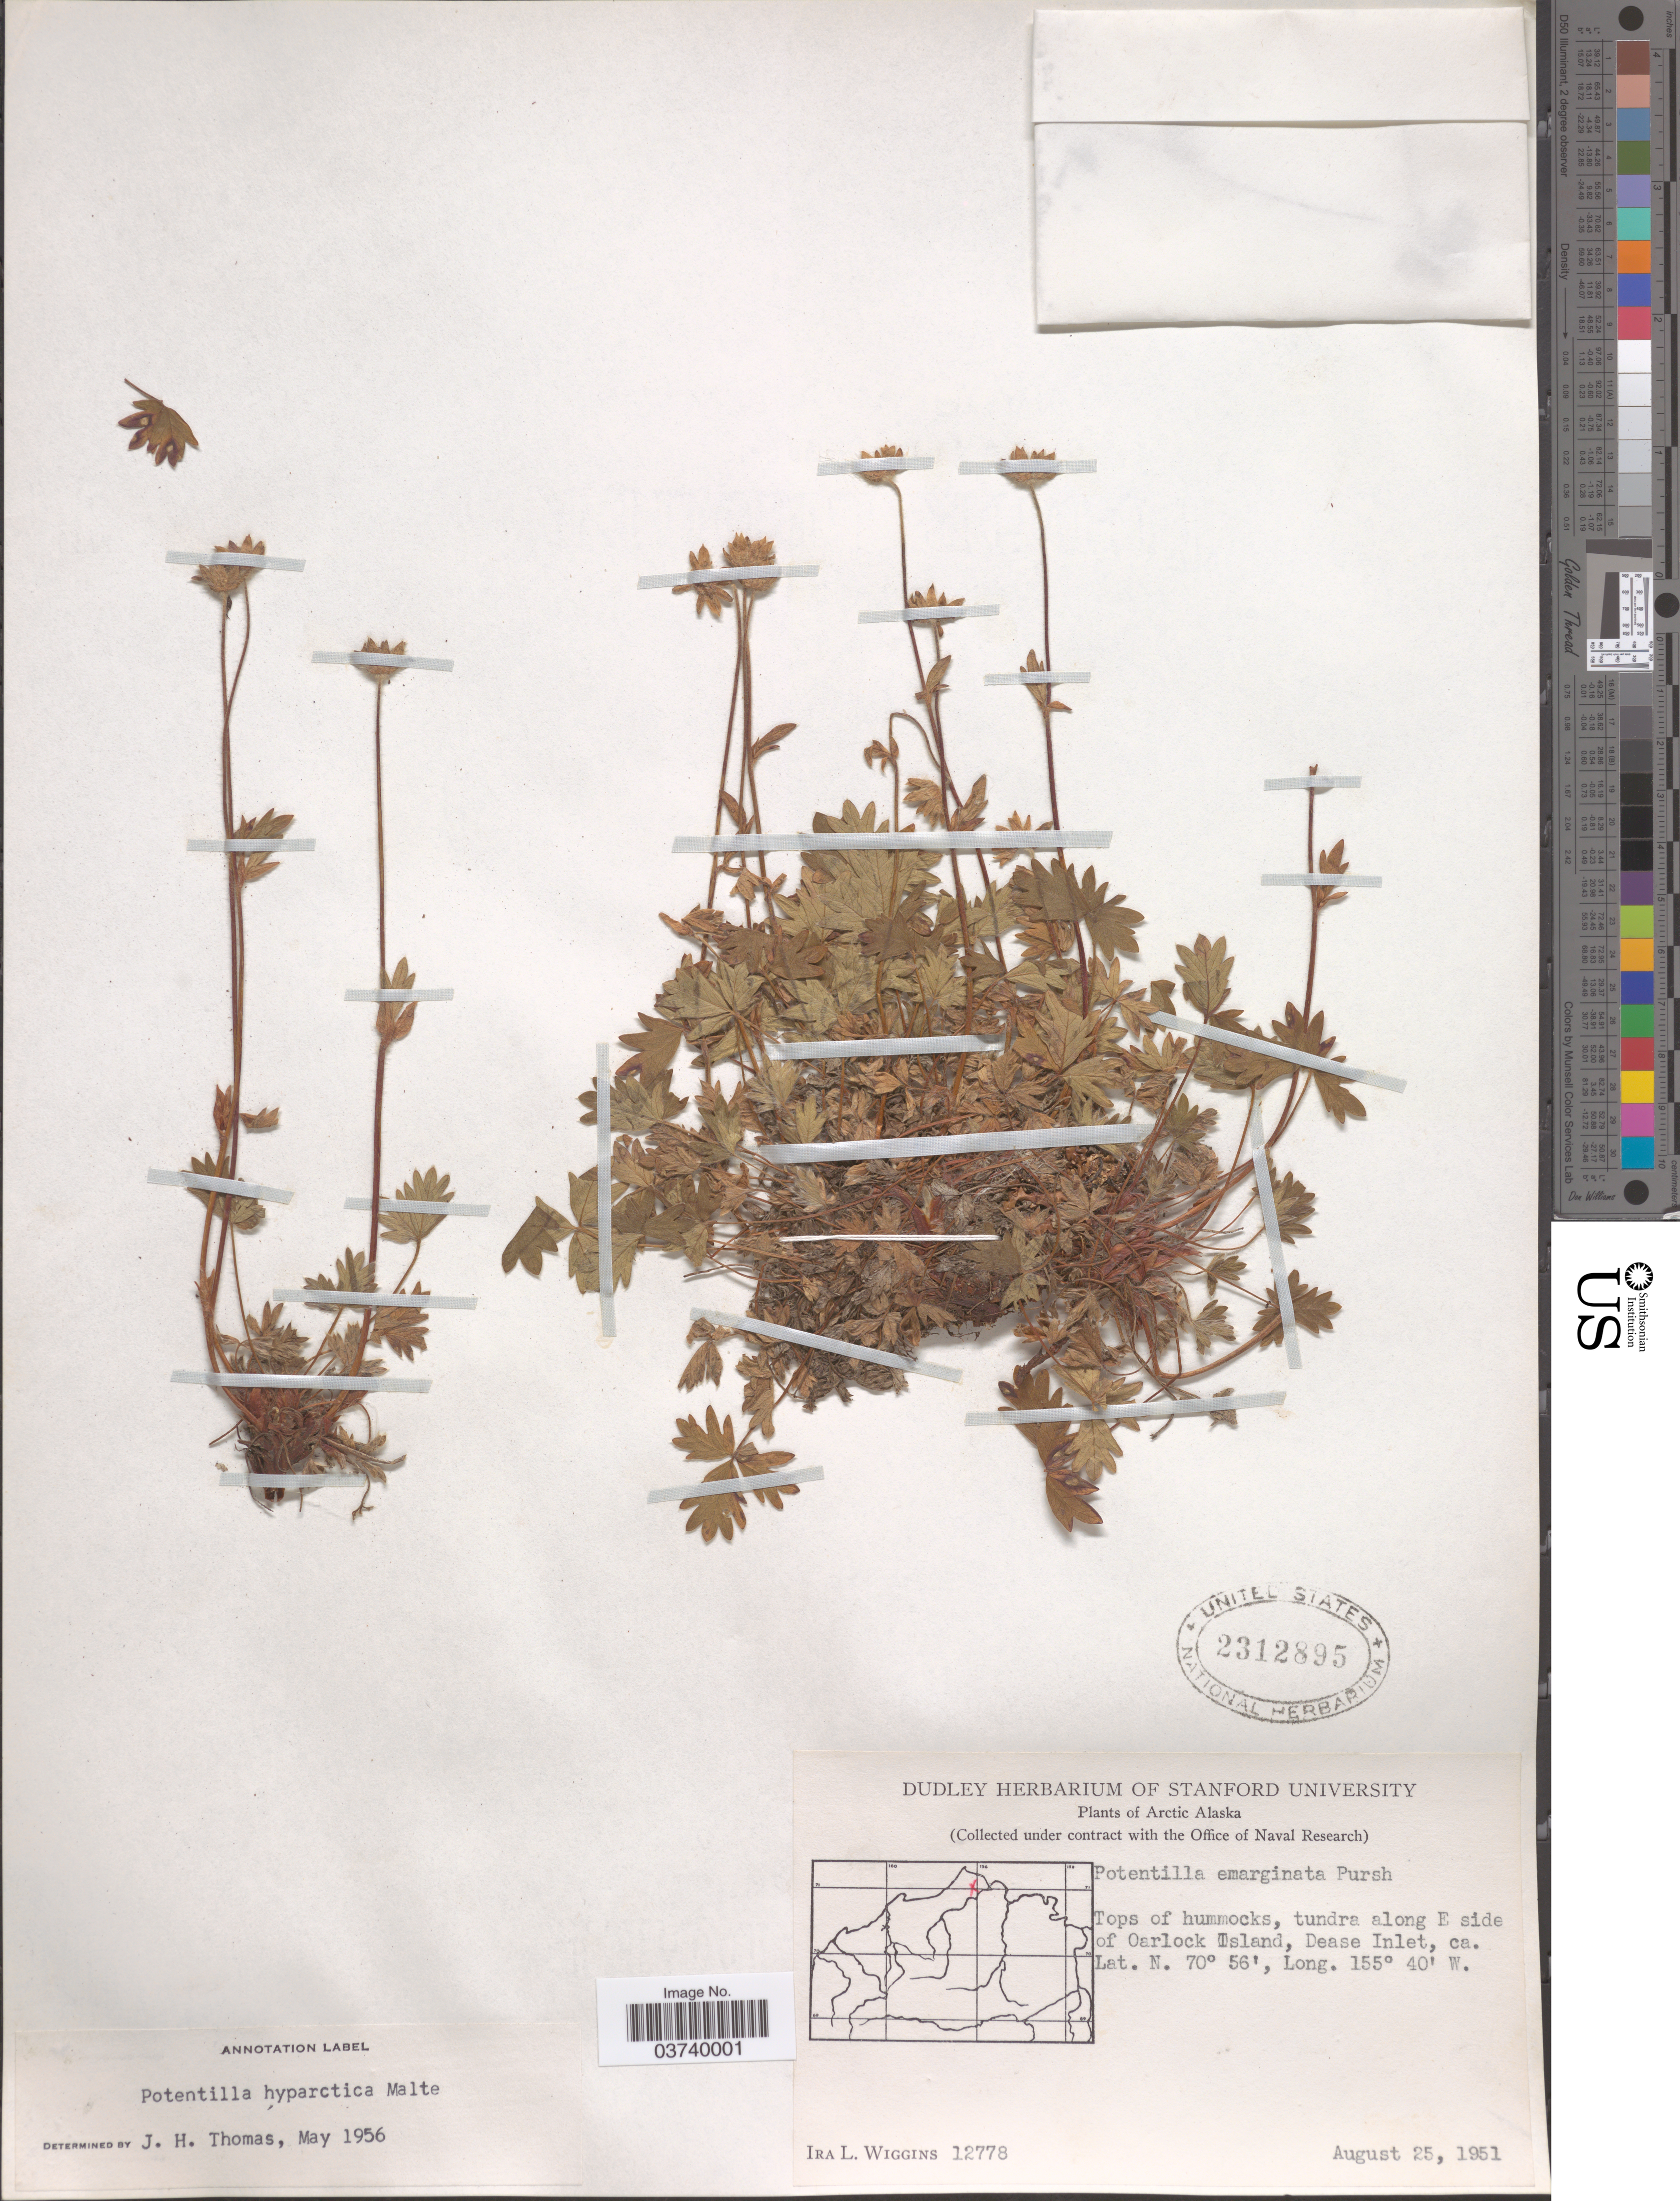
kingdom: Plantae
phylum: Tracheophyta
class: Magnoliopsida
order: Rosales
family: Rosaceae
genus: Potentilla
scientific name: Potentilla hyparctica subsp. hyparctica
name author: Malte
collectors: I. L. Wiggins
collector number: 12778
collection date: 1951-08-25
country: United States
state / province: Alaska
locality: Arctic Alaska. Tundra along E side of Oarlock Island, Dease Inlet.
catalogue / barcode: US 2312895